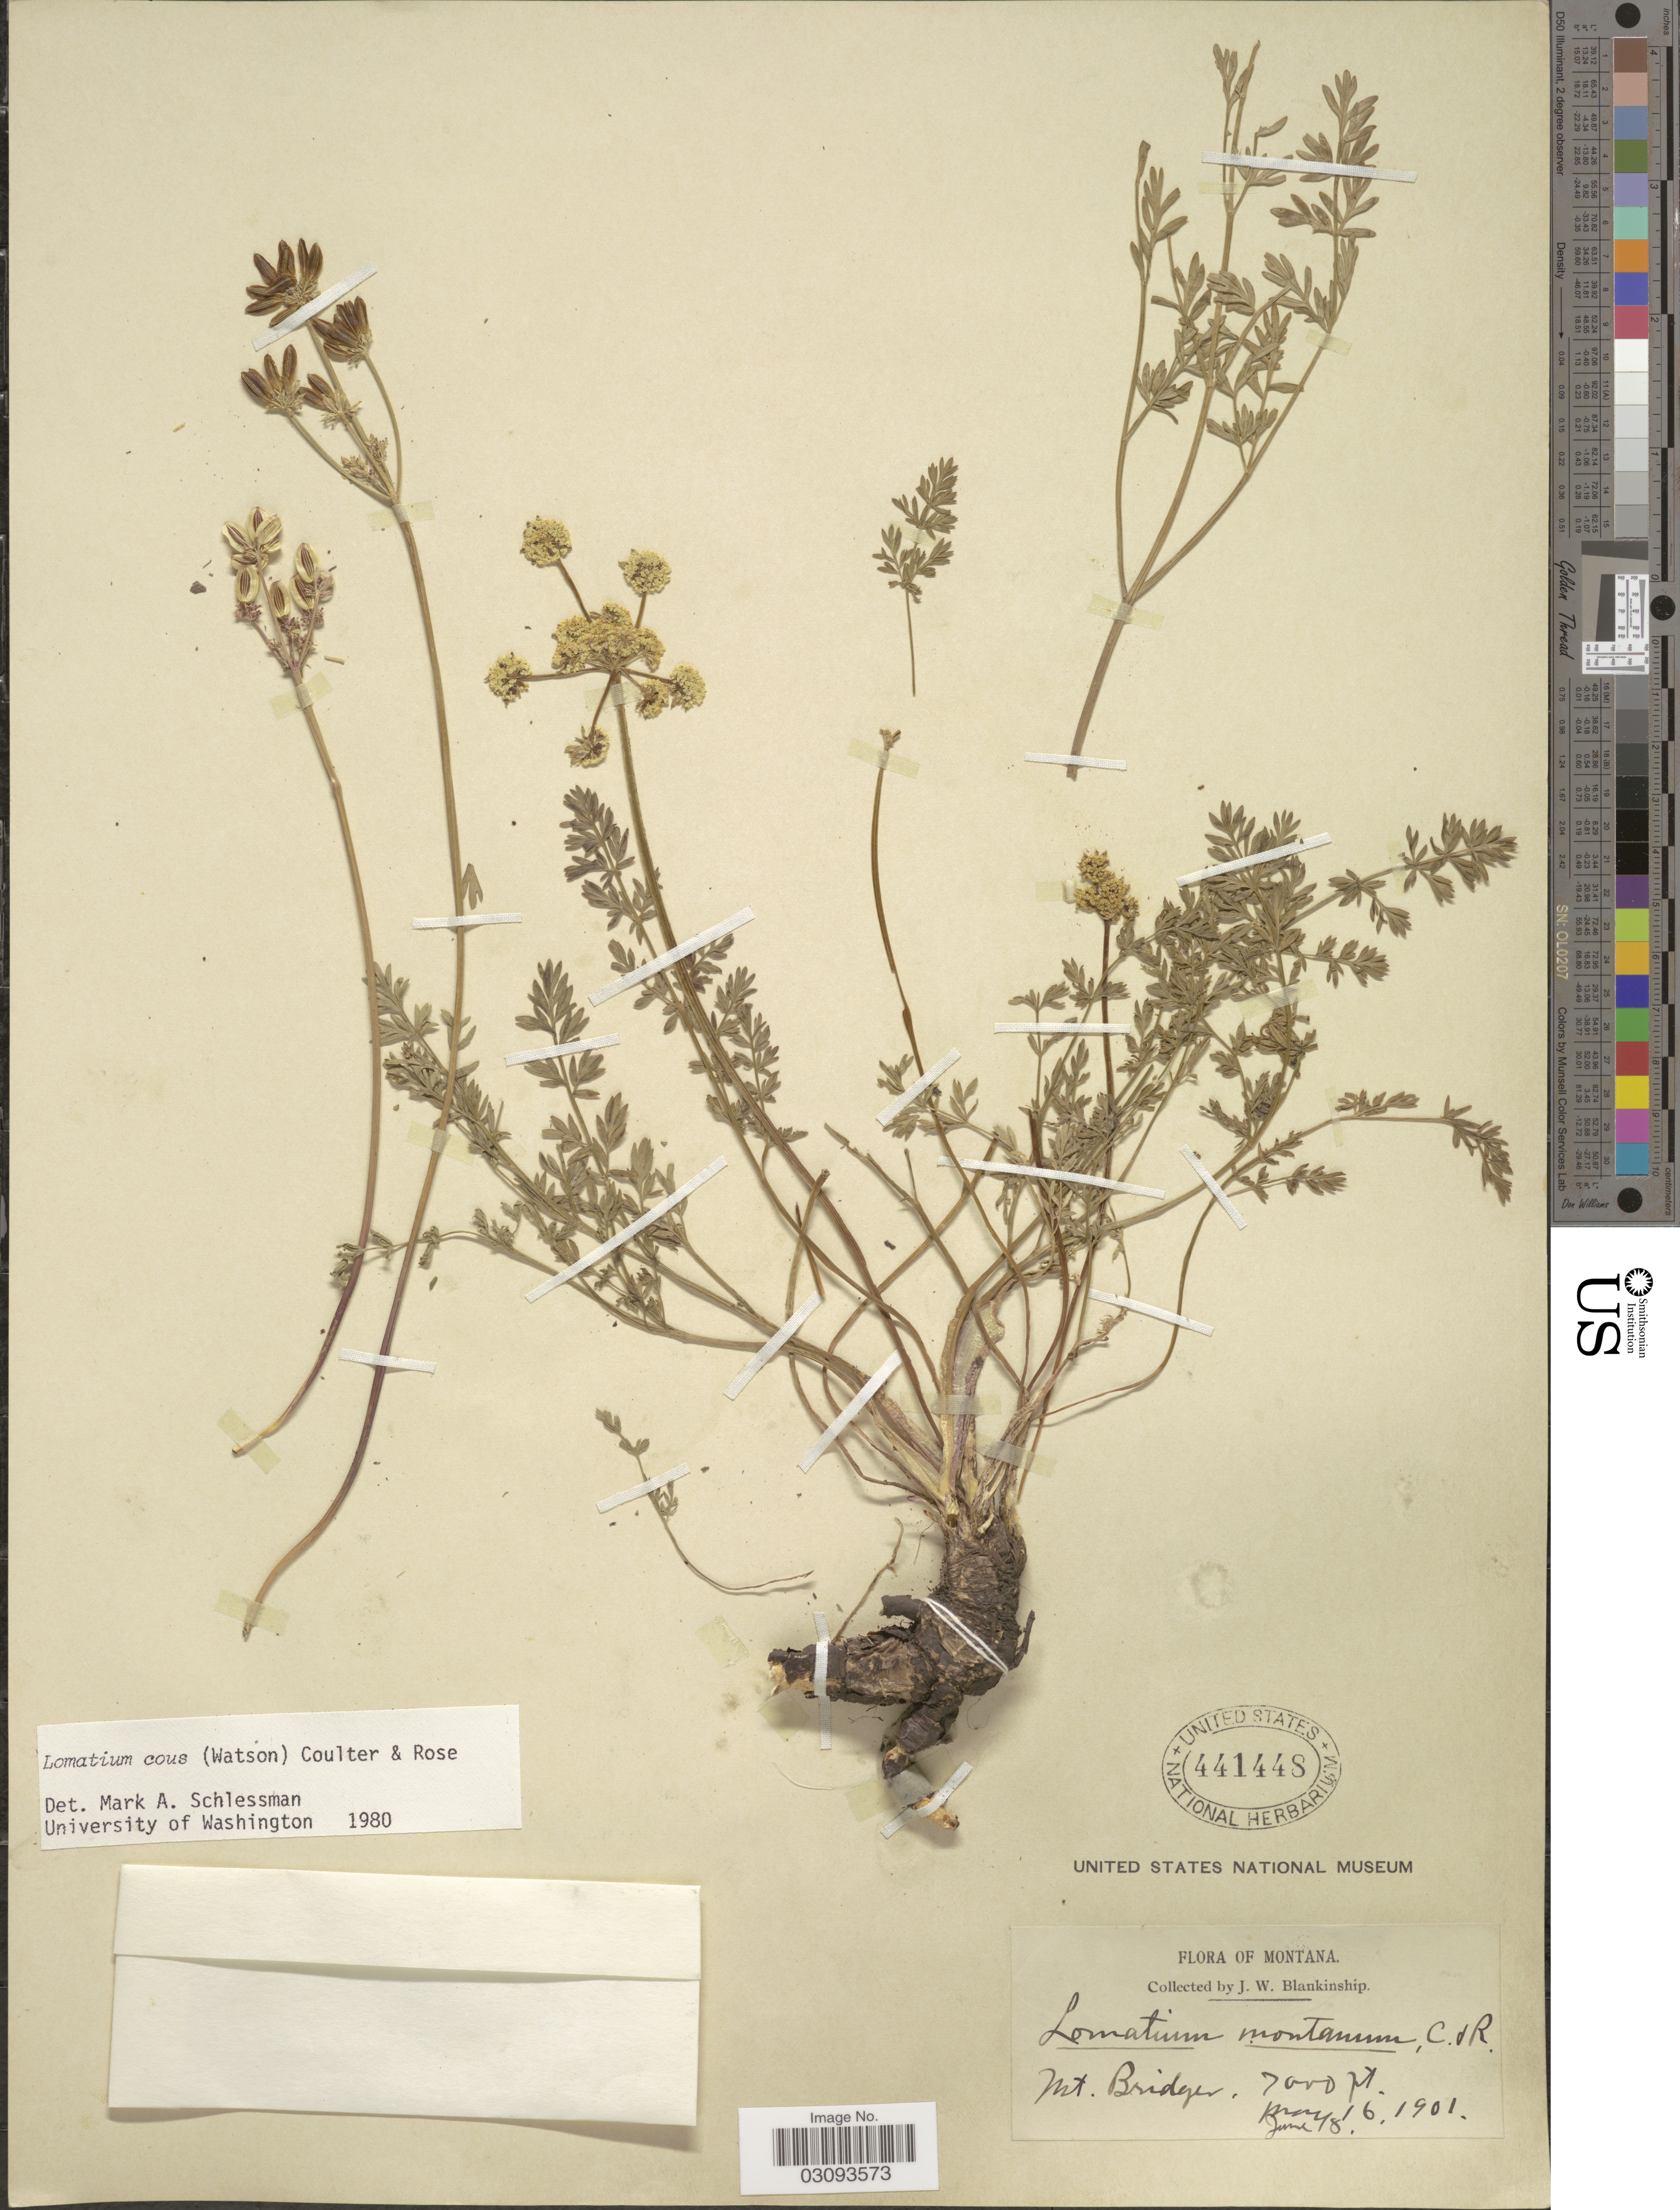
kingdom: Plantae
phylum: Tracheophyta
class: Magnoliopsida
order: Apiales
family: Apiaceae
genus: Lomatium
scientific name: Lomatium cous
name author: (S. Watson) J.M. Coult. & Rose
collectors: J. W. Blankinship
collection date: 1901-05-16/1901-06-18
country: United States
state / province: Montana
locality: Mt. Bridger.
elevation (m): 2134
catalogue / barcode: US 441448